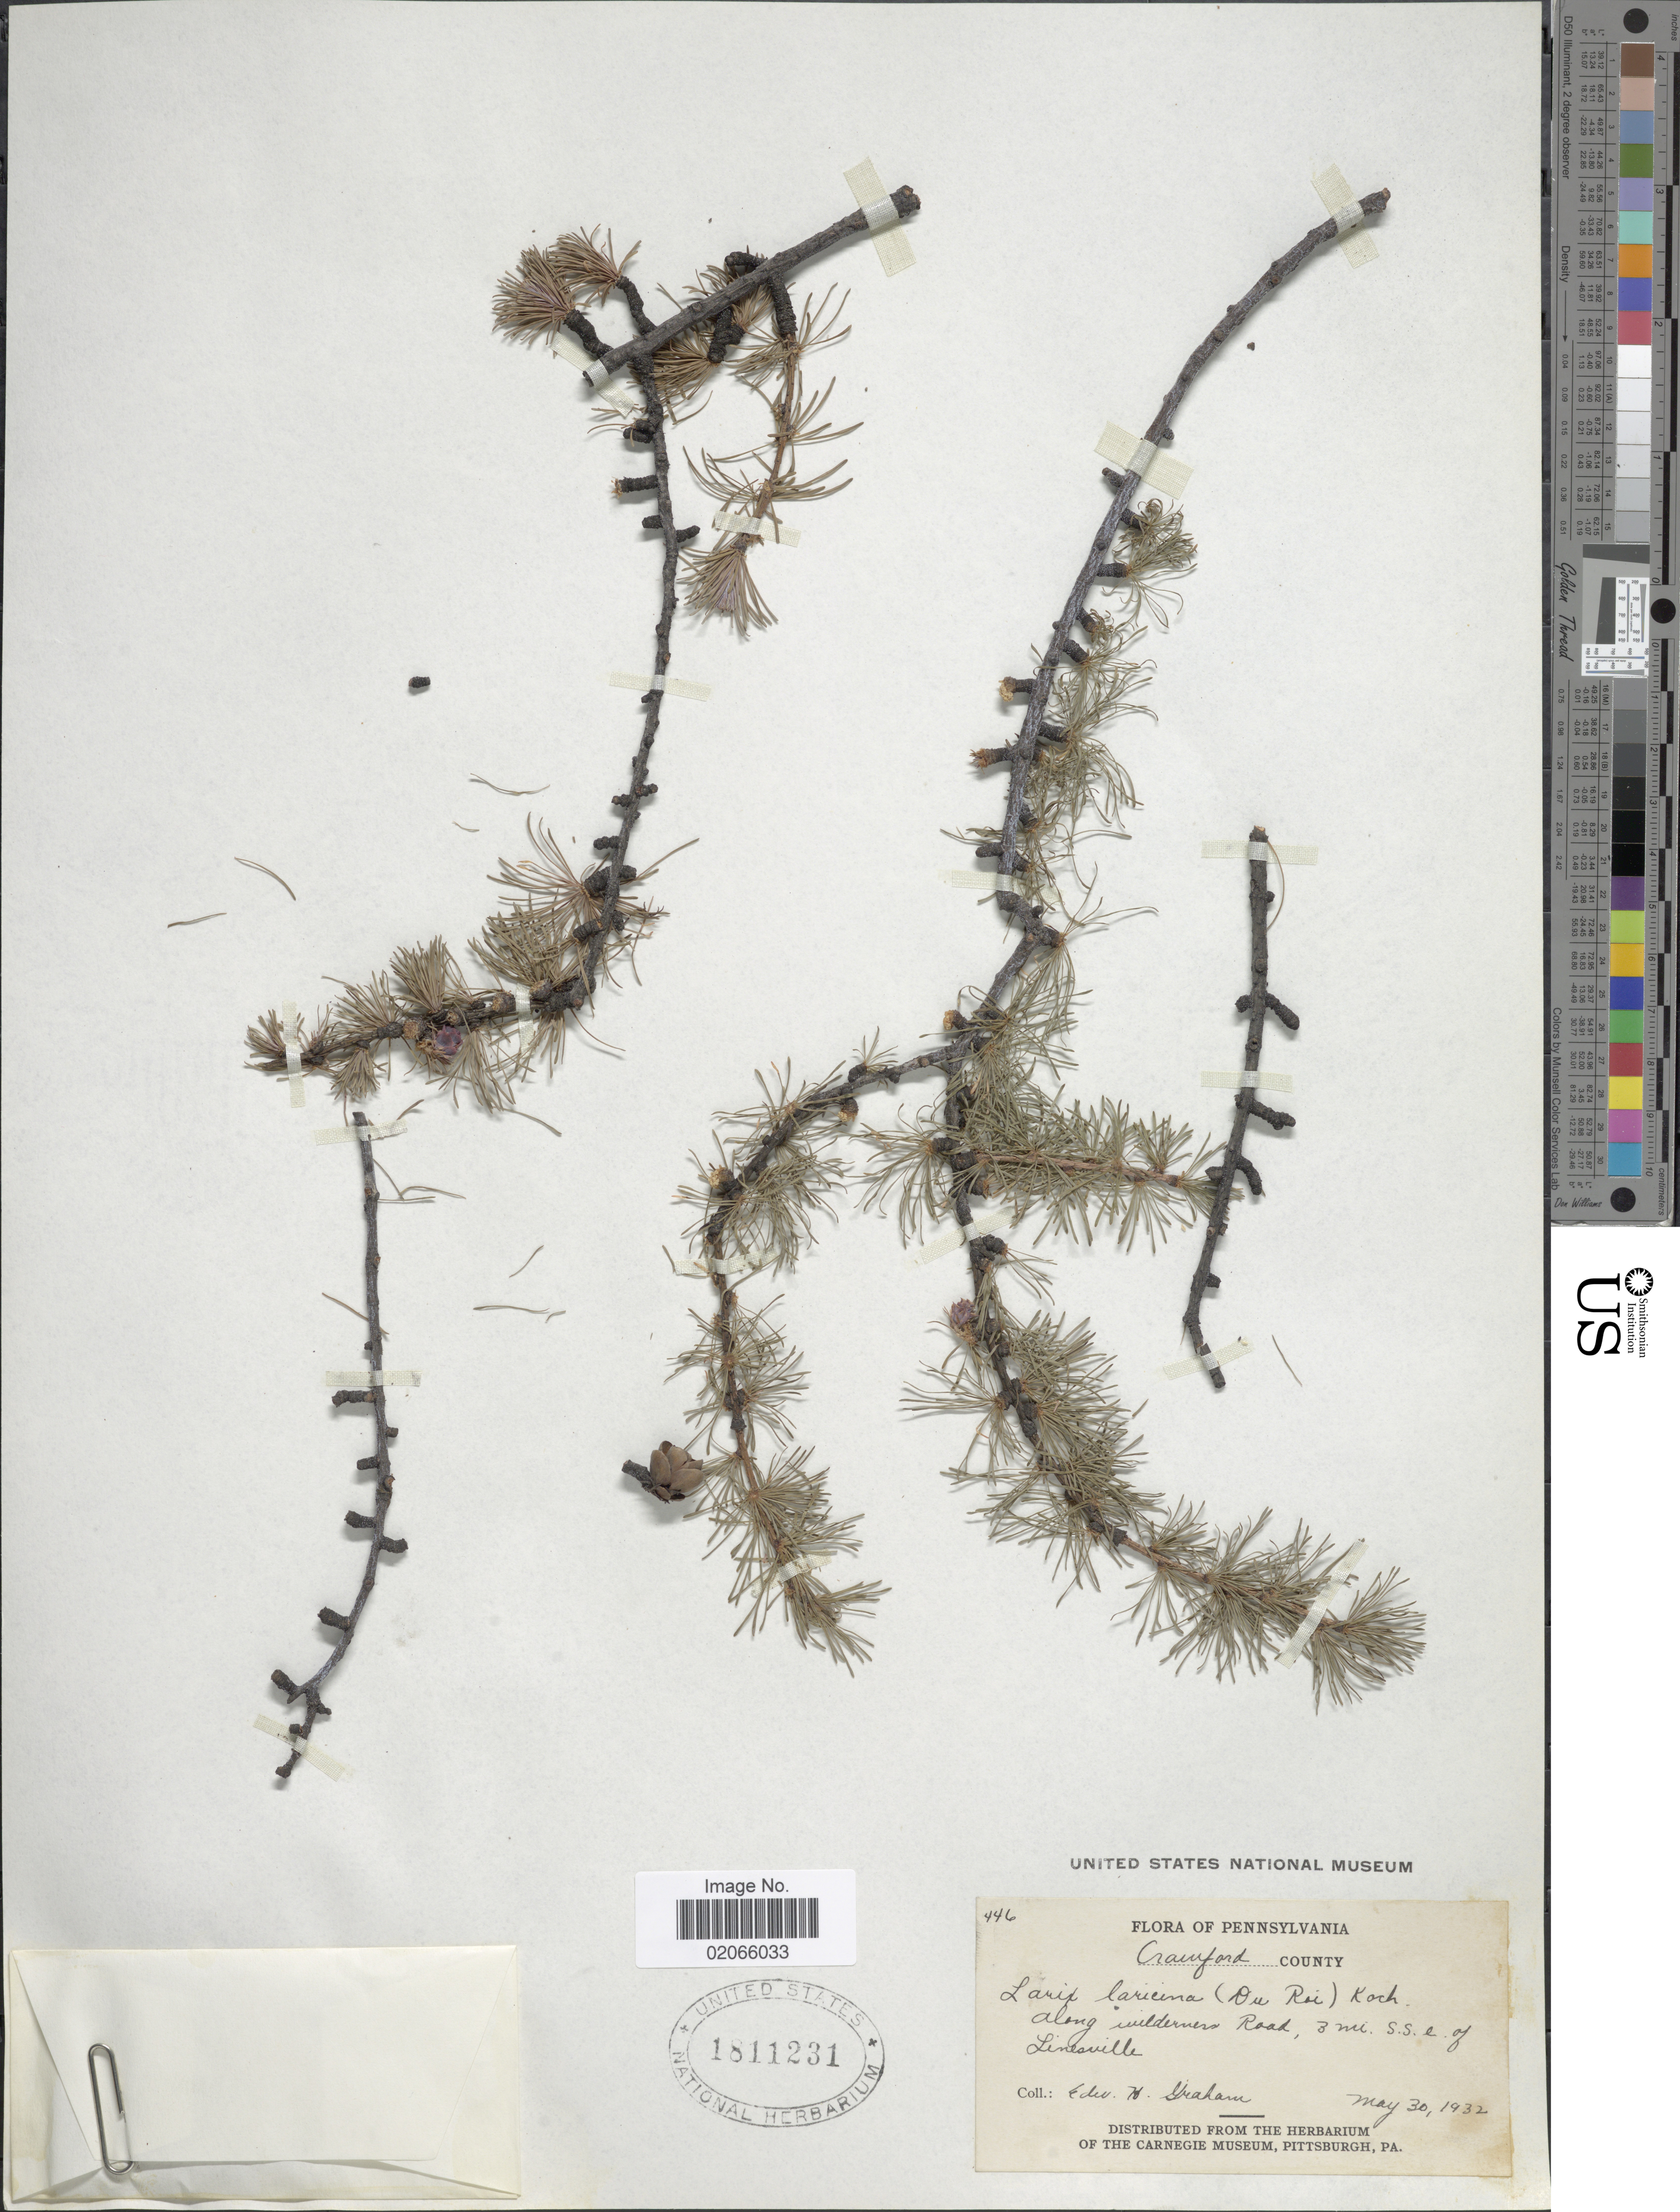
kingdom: Plantae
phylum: Tracheophyta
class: Pinopsida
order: Pinales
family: Pinaceae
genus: Larix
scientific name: Larix laricina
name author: (Du Roi) K. Koch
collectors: E. H. Graham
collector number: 446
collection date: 1932-05-30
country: United States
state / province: Pennsylvania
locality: Cramford County. Along wilderness Road, 3 mi S.S.E of Limesville.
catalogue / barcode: US 1811231